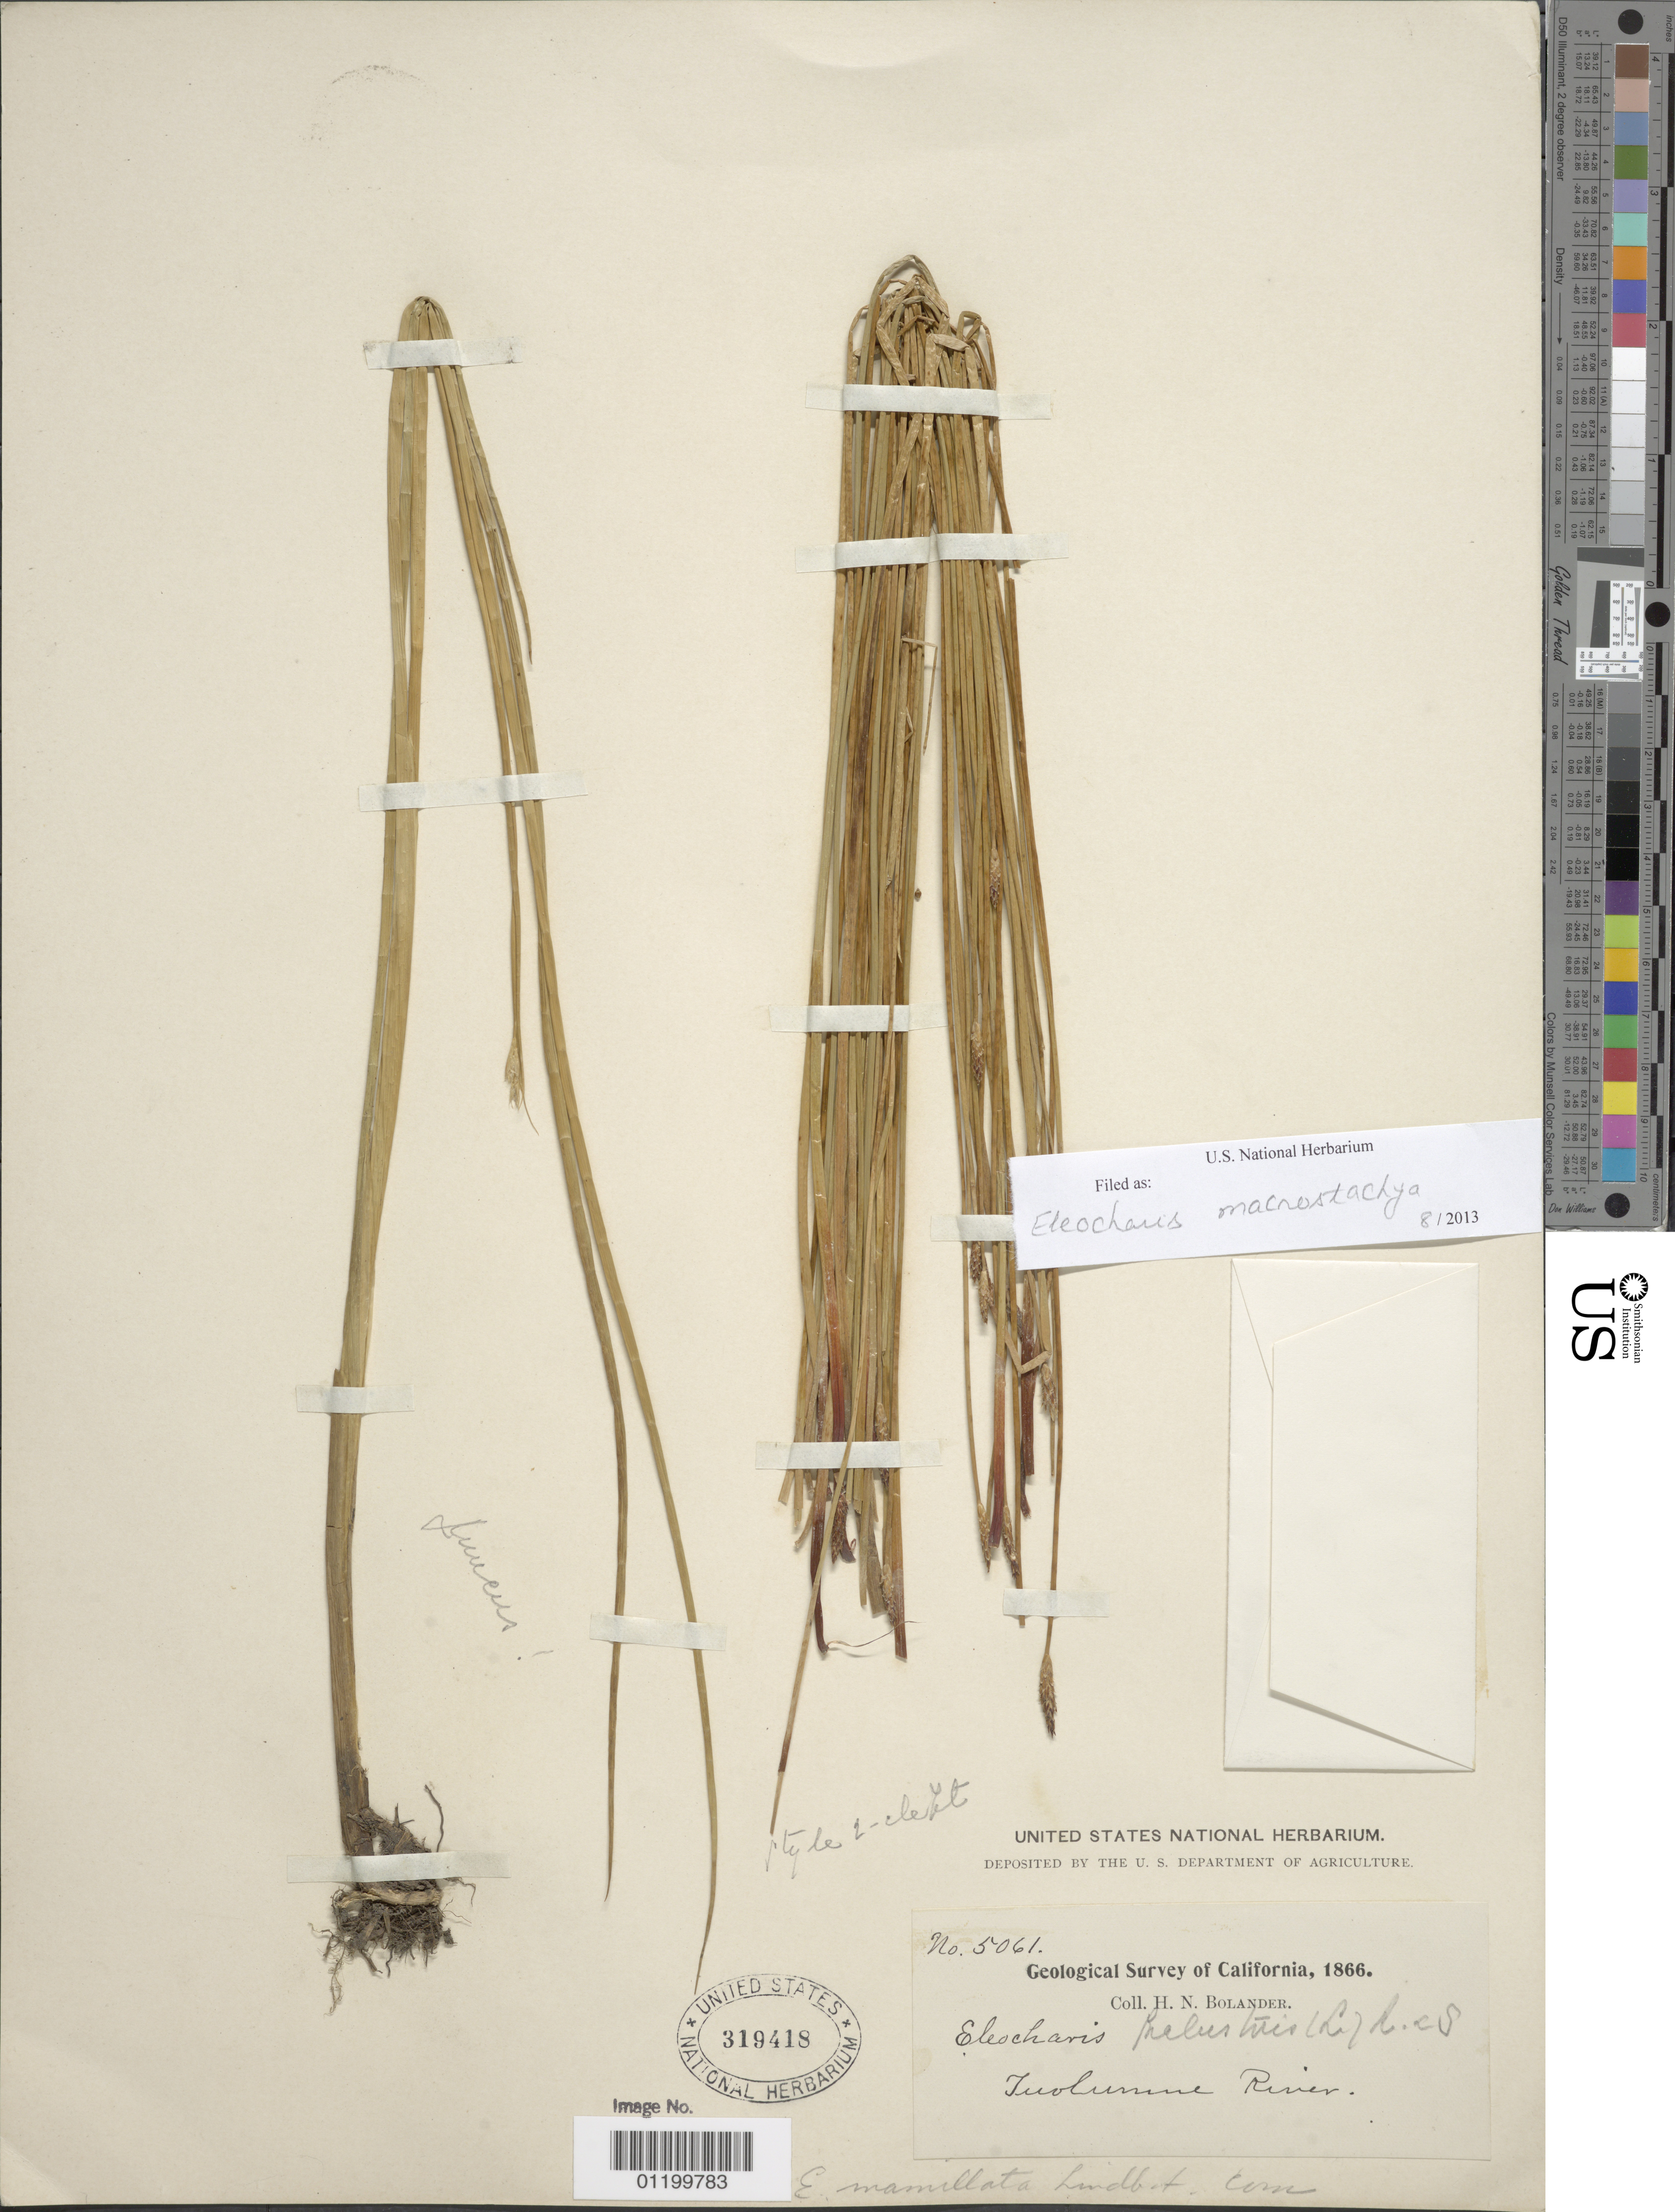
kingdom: Plantae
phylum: Tracheophyta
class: Liliopsida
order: Poales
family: Cyperaceae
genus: Eleocharis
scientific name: Eleocharis macrostachya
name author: Britton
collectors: H. Bolander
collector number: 5061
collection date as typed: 1866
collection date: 1866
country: United States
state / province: California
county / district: Tuolumne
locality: Tuolumne River.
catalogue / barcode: US 319418